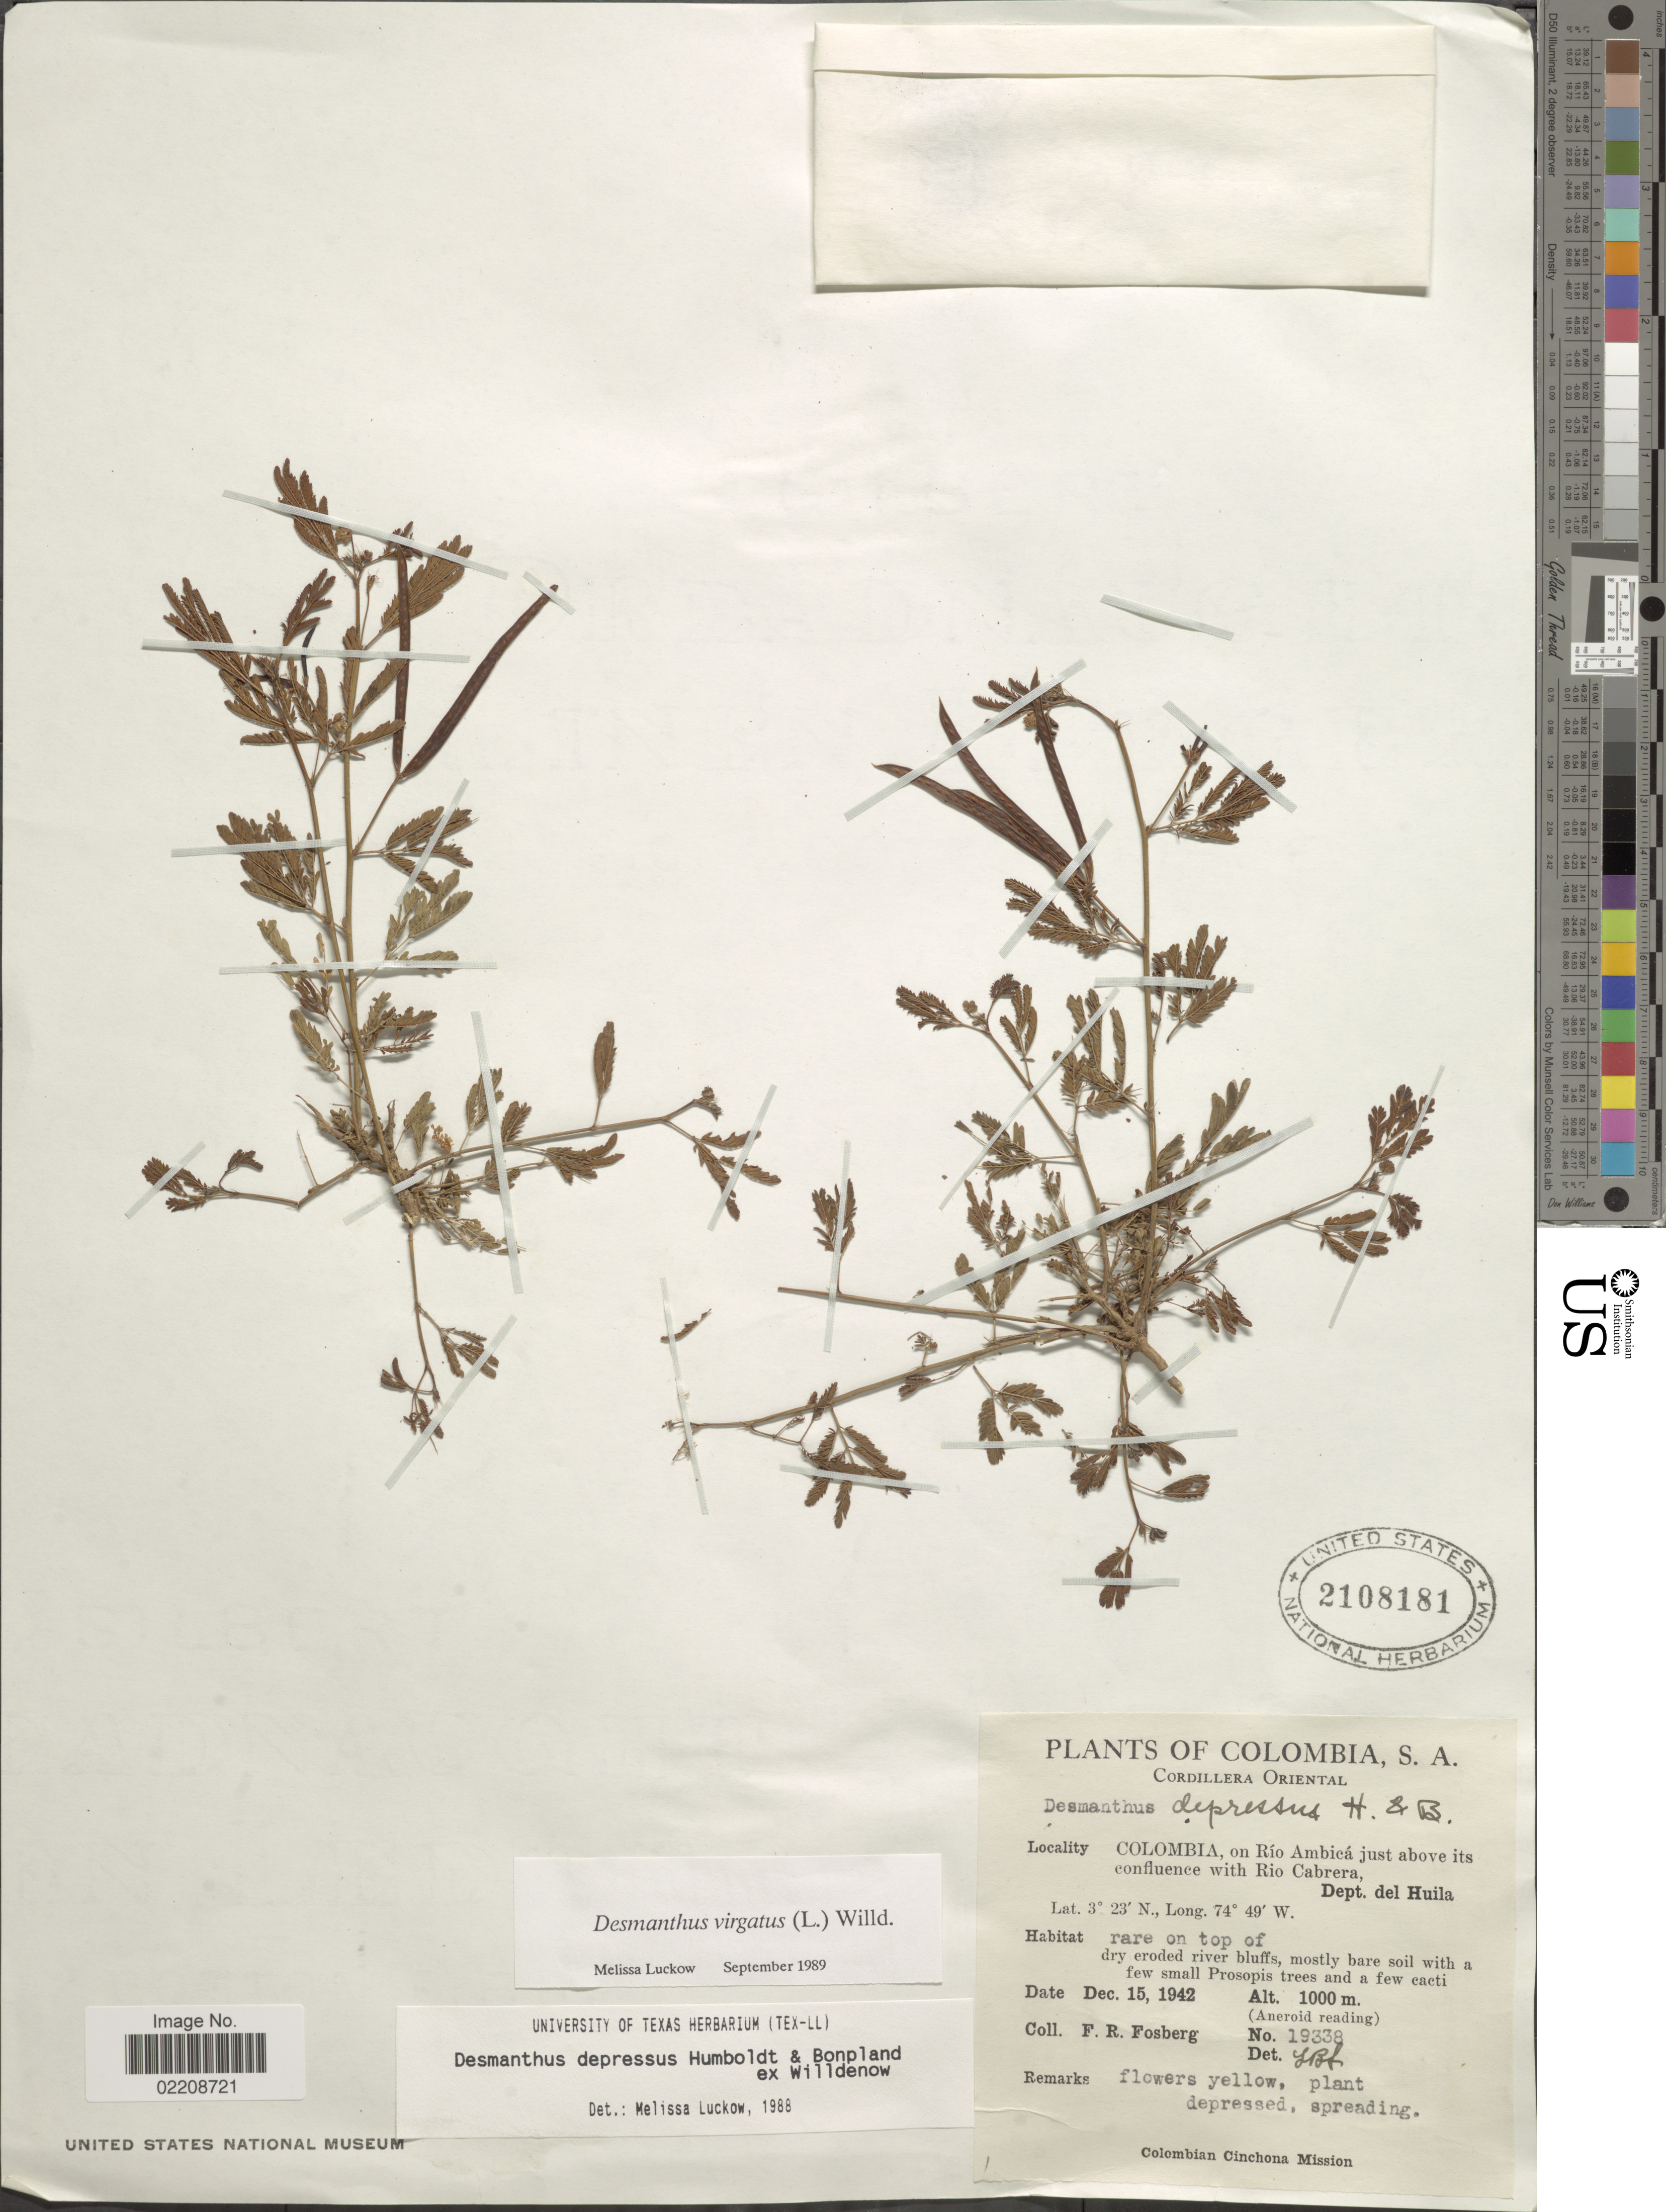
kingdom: Plantae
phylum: Tracheophyta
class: Magnoliopsida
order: Fabales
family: Fabaceae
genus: Desmanthus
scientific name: Desmanthus virgatus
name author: (L.) Willd.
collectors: F. R. Fosberg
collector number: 19338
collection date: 1942-12-15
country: Colombia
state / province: Huila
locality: Cordillera Oriental, on Rio Ambica just above its confluence with Rio Cabrera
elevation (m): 1000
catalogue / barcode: US 2108181